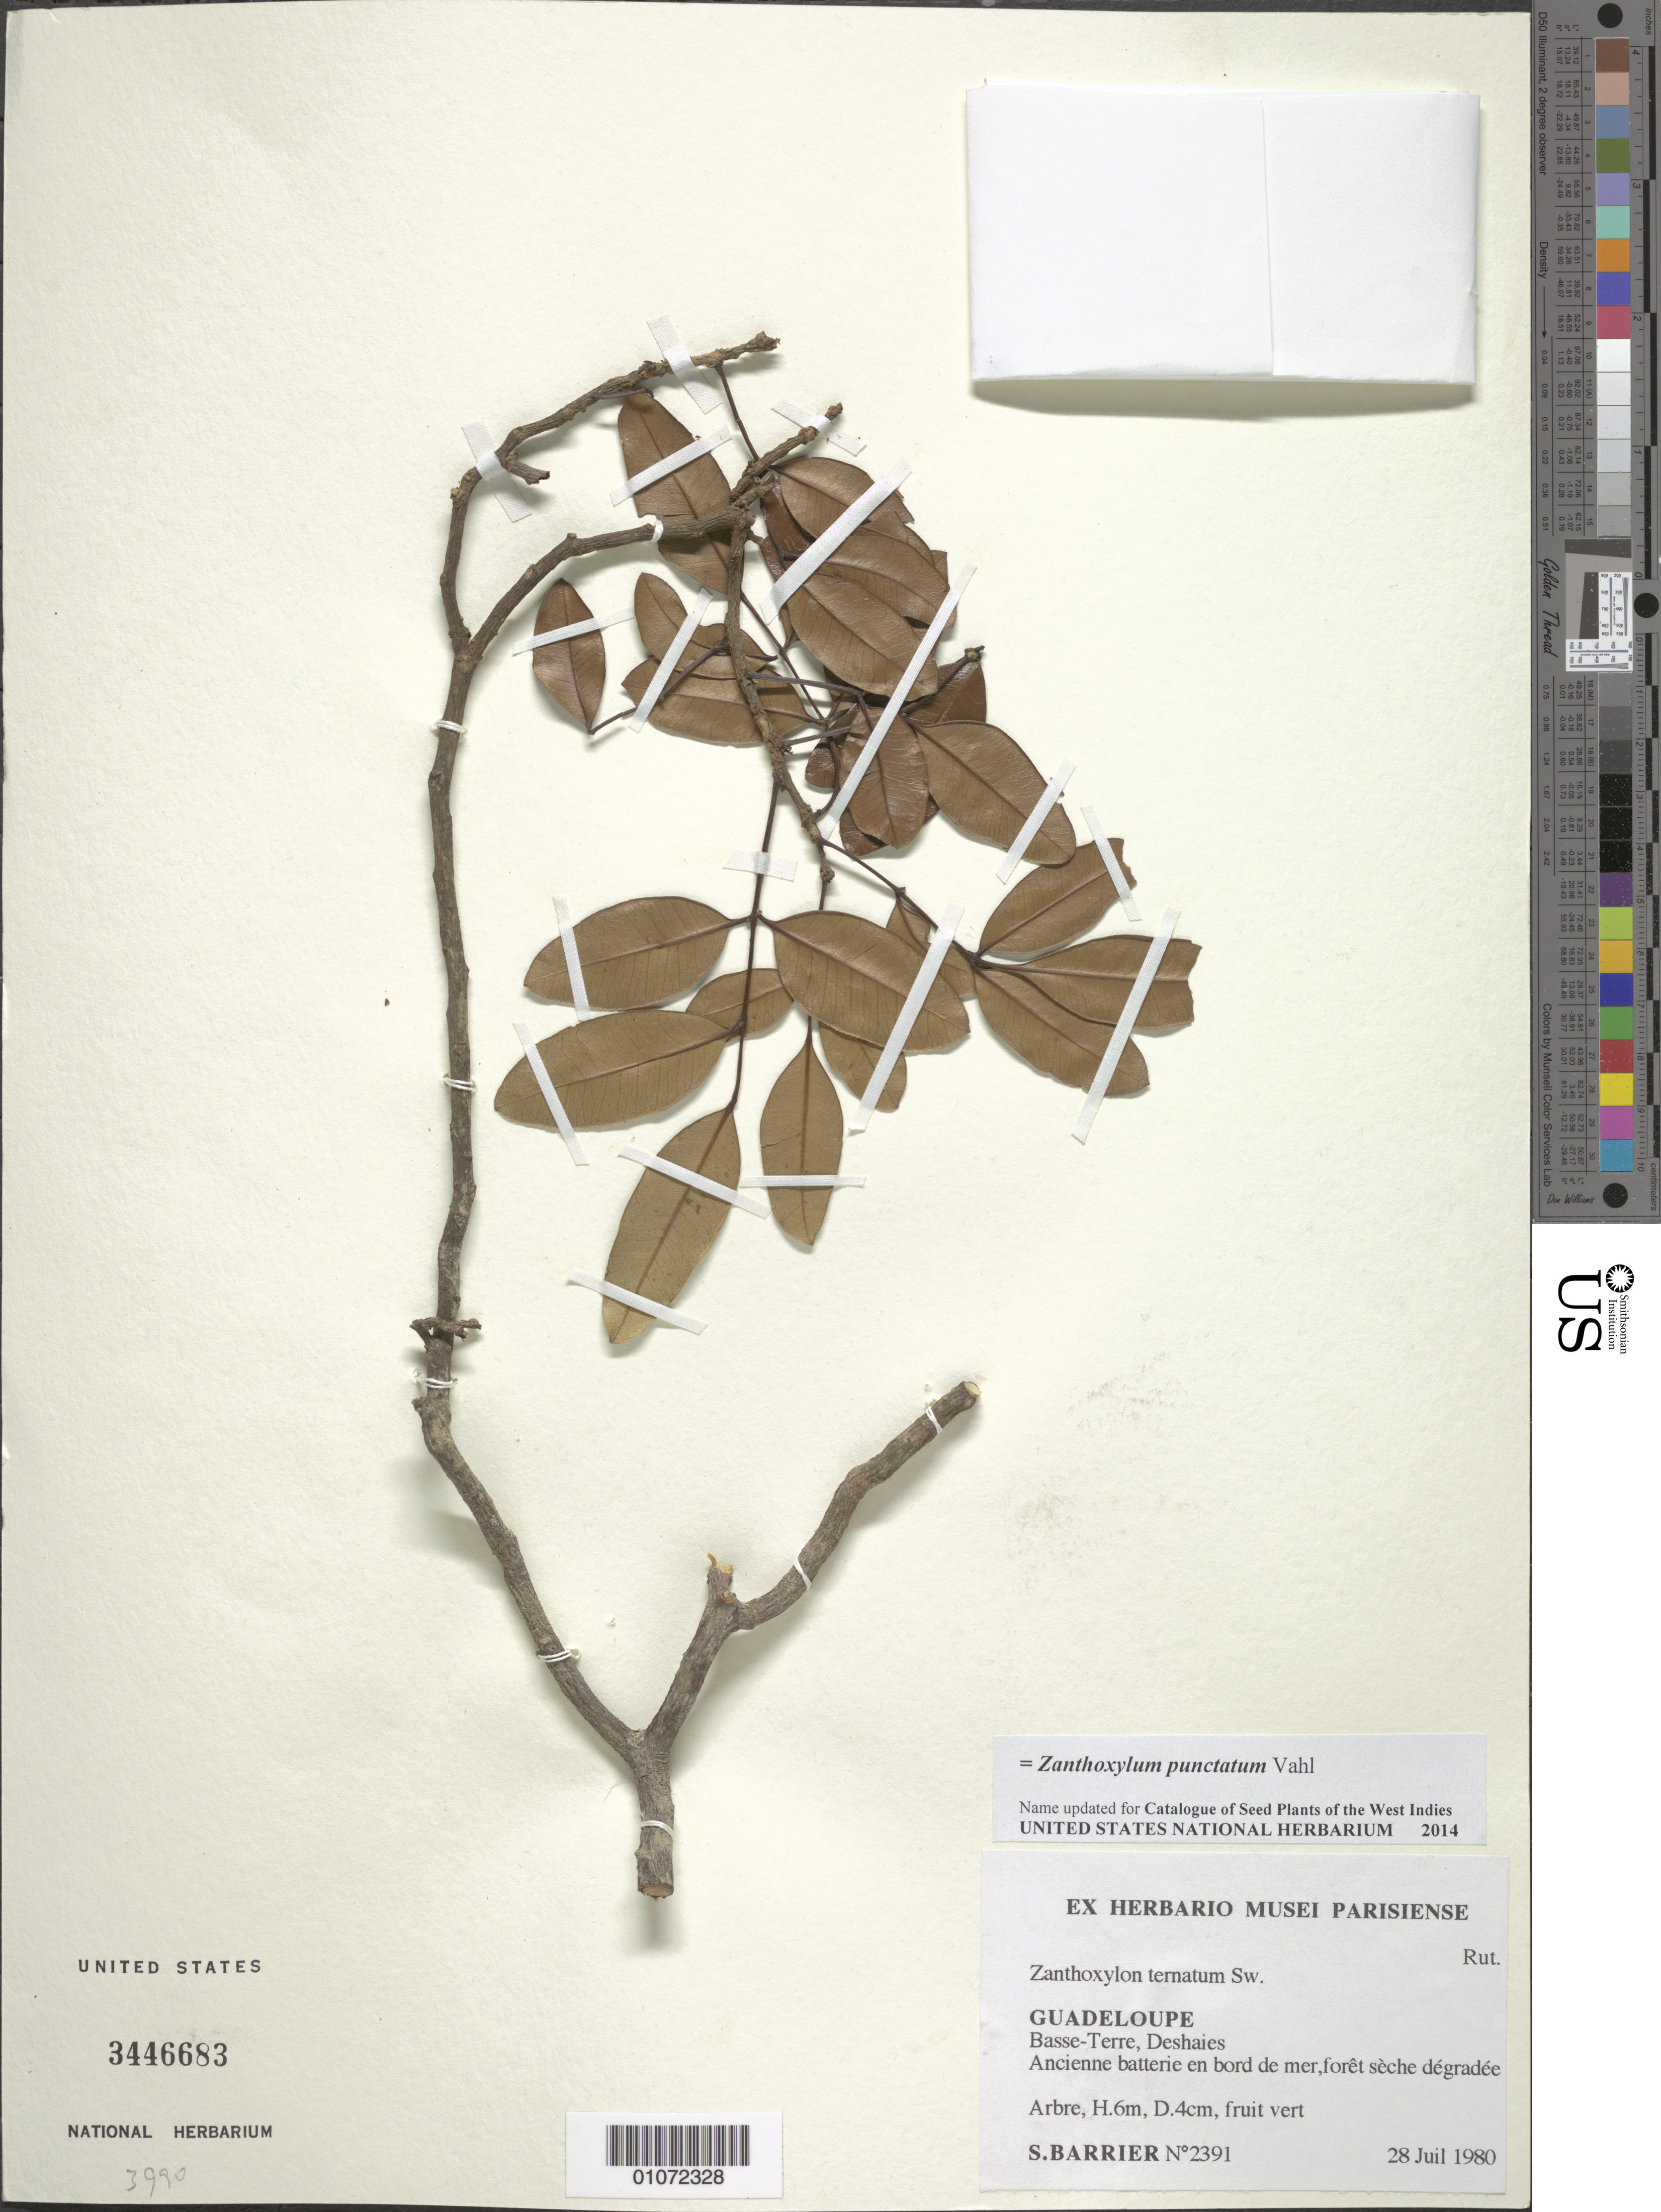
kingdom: Plantae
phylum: Tracheophyta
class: Magnoliopsida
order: Sapindales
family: Rutaceae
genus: Zanthoxylum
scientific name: Zanthoxylum punctatum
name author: Vahl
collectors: S. Barrier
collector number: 2391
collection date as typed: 28 Jul 1980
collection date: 1980-07-28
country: Guadeloupe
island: Basse Terre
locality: Ancienne batterie en bord de mer, foret seche degradee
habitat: Ancienne batterie en bord de maer, forê sèche dégradée.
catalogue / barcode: US 3446683